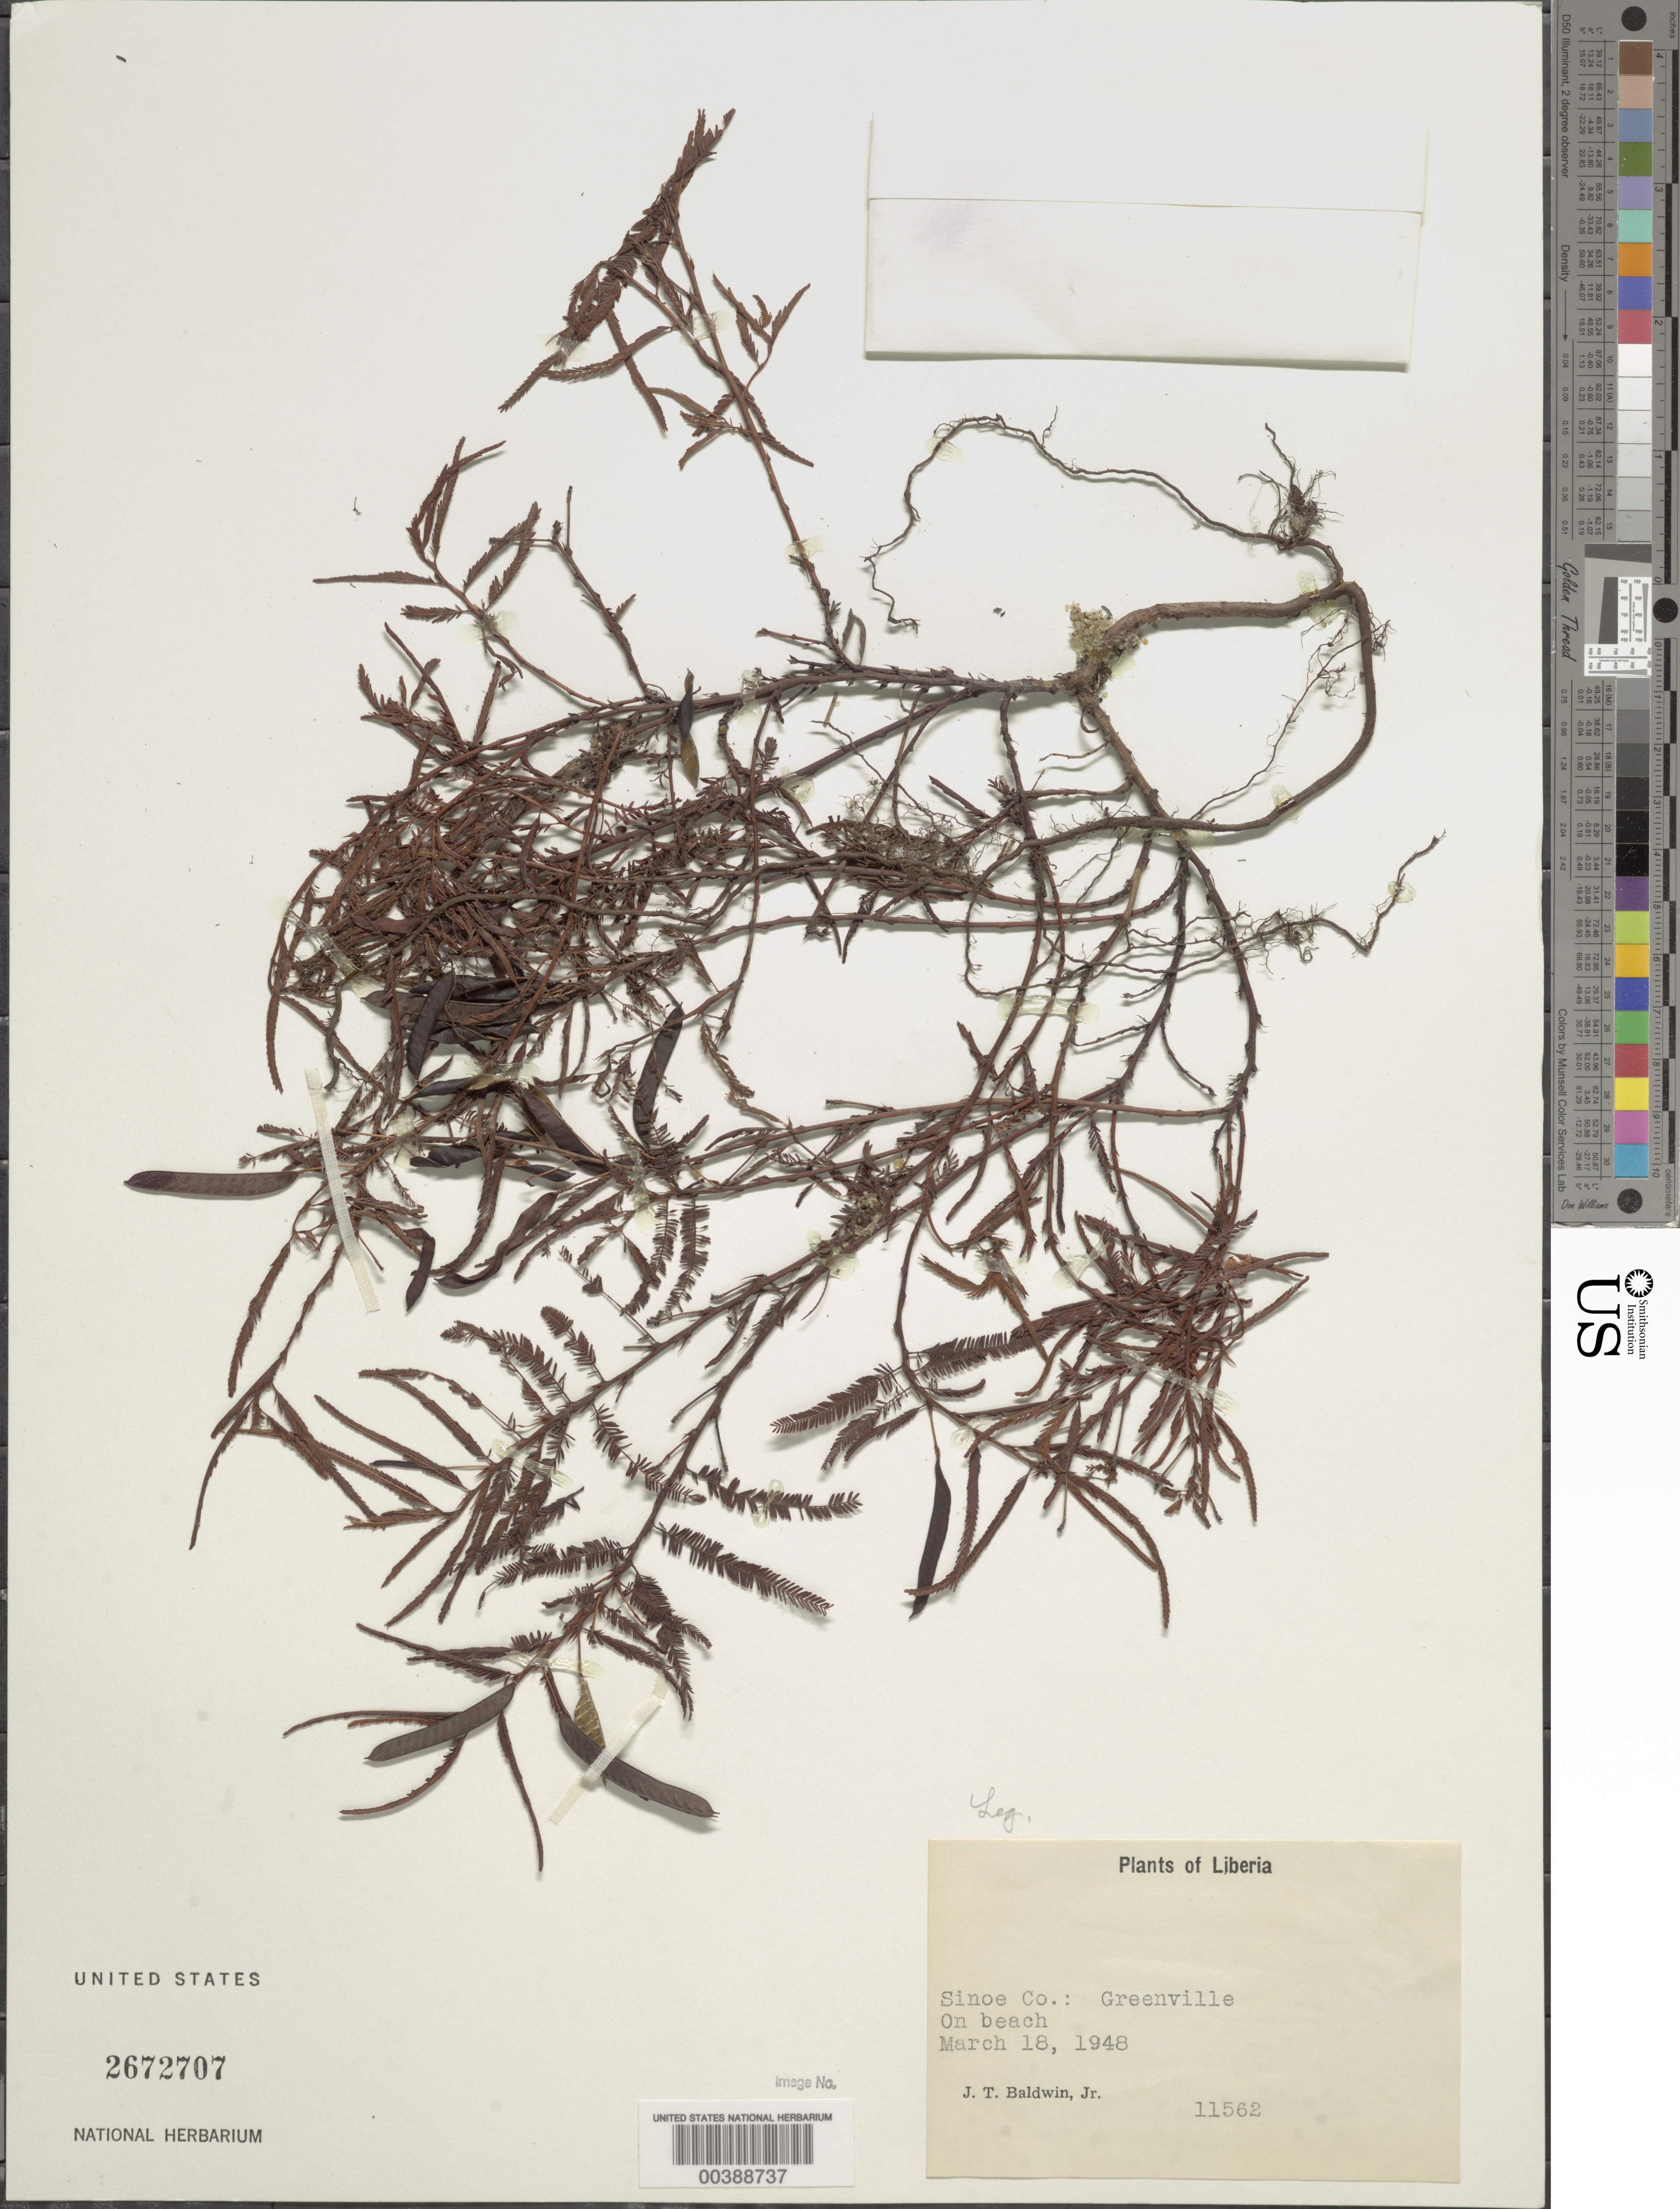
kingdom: Plantae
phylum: Tracheophyta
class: Magnoliopsida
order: Fabales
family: Fabaceae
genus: Chamaecrista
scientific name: Chamaecrista sp.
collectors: J. T. Baldwin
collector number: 11562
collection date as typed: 18 Mar 1948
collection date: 1948-03-18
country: Liberia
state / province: Sinoe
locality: Greenville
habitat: On beach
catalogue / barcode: US 2672707